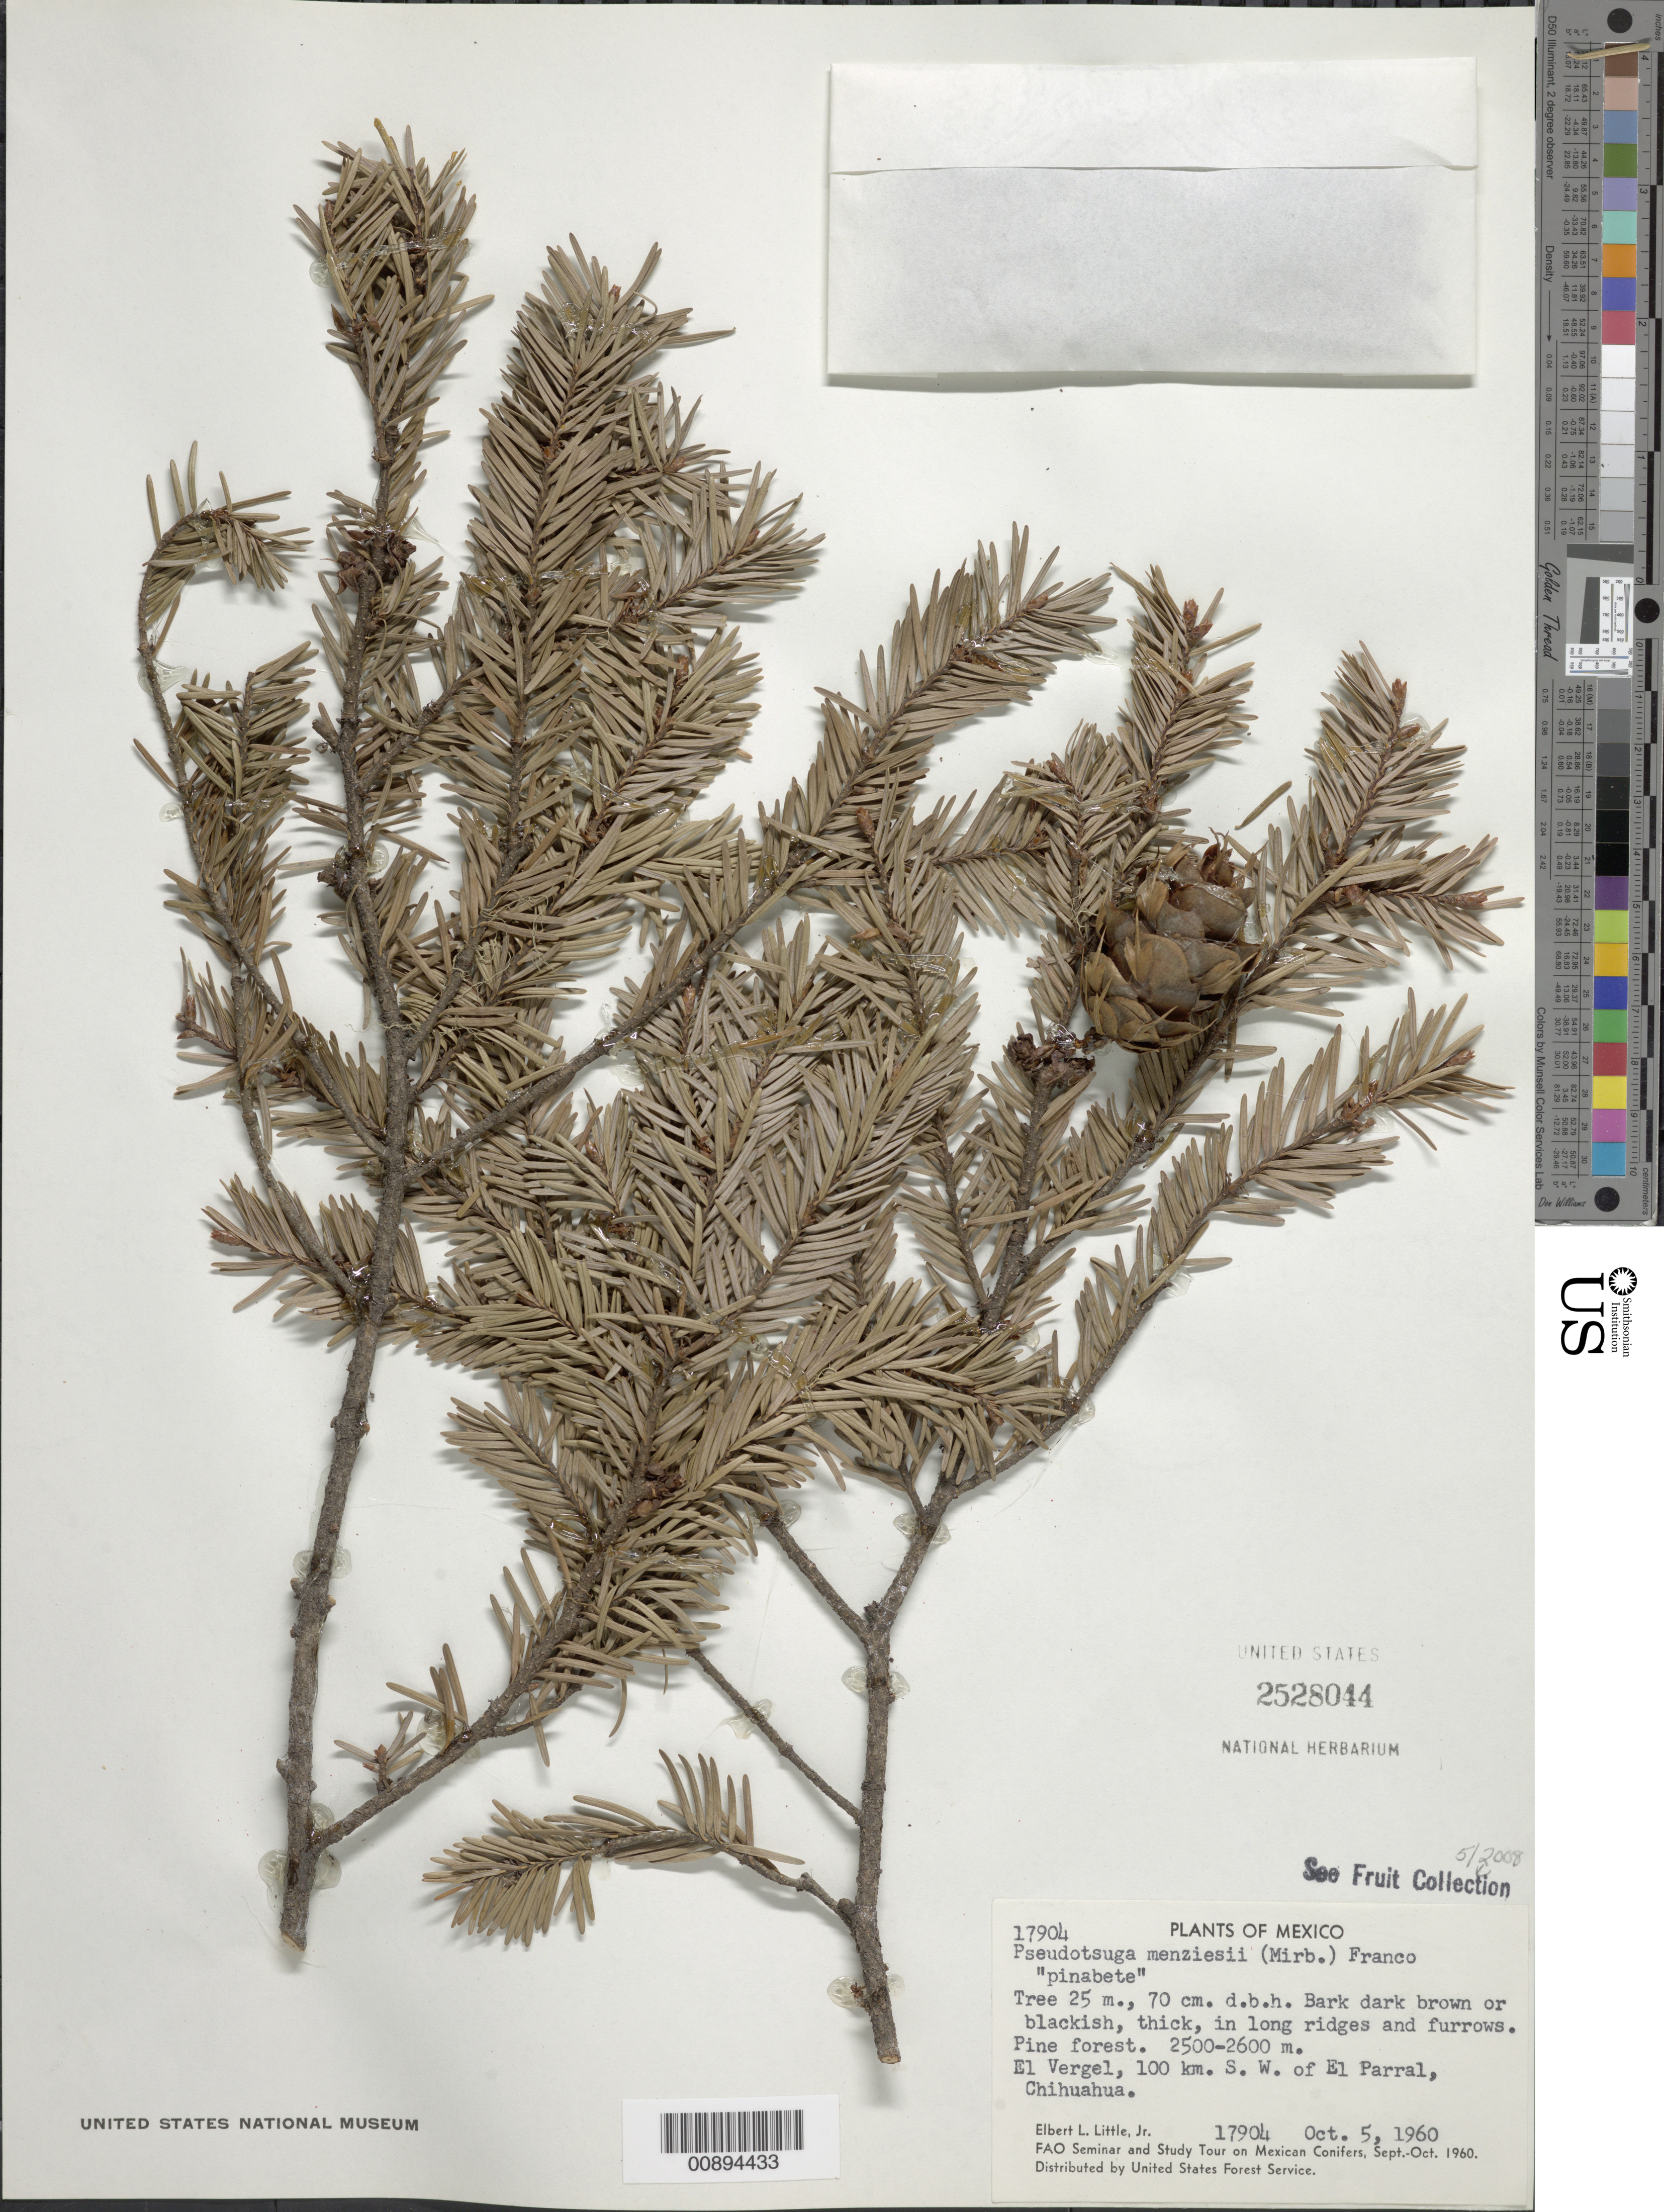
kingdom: Plantae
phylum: Tracheophyta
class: Pinopsida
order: Pinales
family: Pinaceae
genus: Pseudotsuga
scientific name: Pseudotsuga menziesii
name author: (Mirb.) Franco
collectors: E. L. Little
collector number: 17904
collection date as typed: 05 Oct 1960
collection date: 1960-10-05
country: Mexico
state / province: Chihuahua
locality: El Vergel, 100 km. SW of El Parral, Chihuahua.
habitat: Pine Forest.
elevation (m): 2600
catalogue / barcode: US 2528044